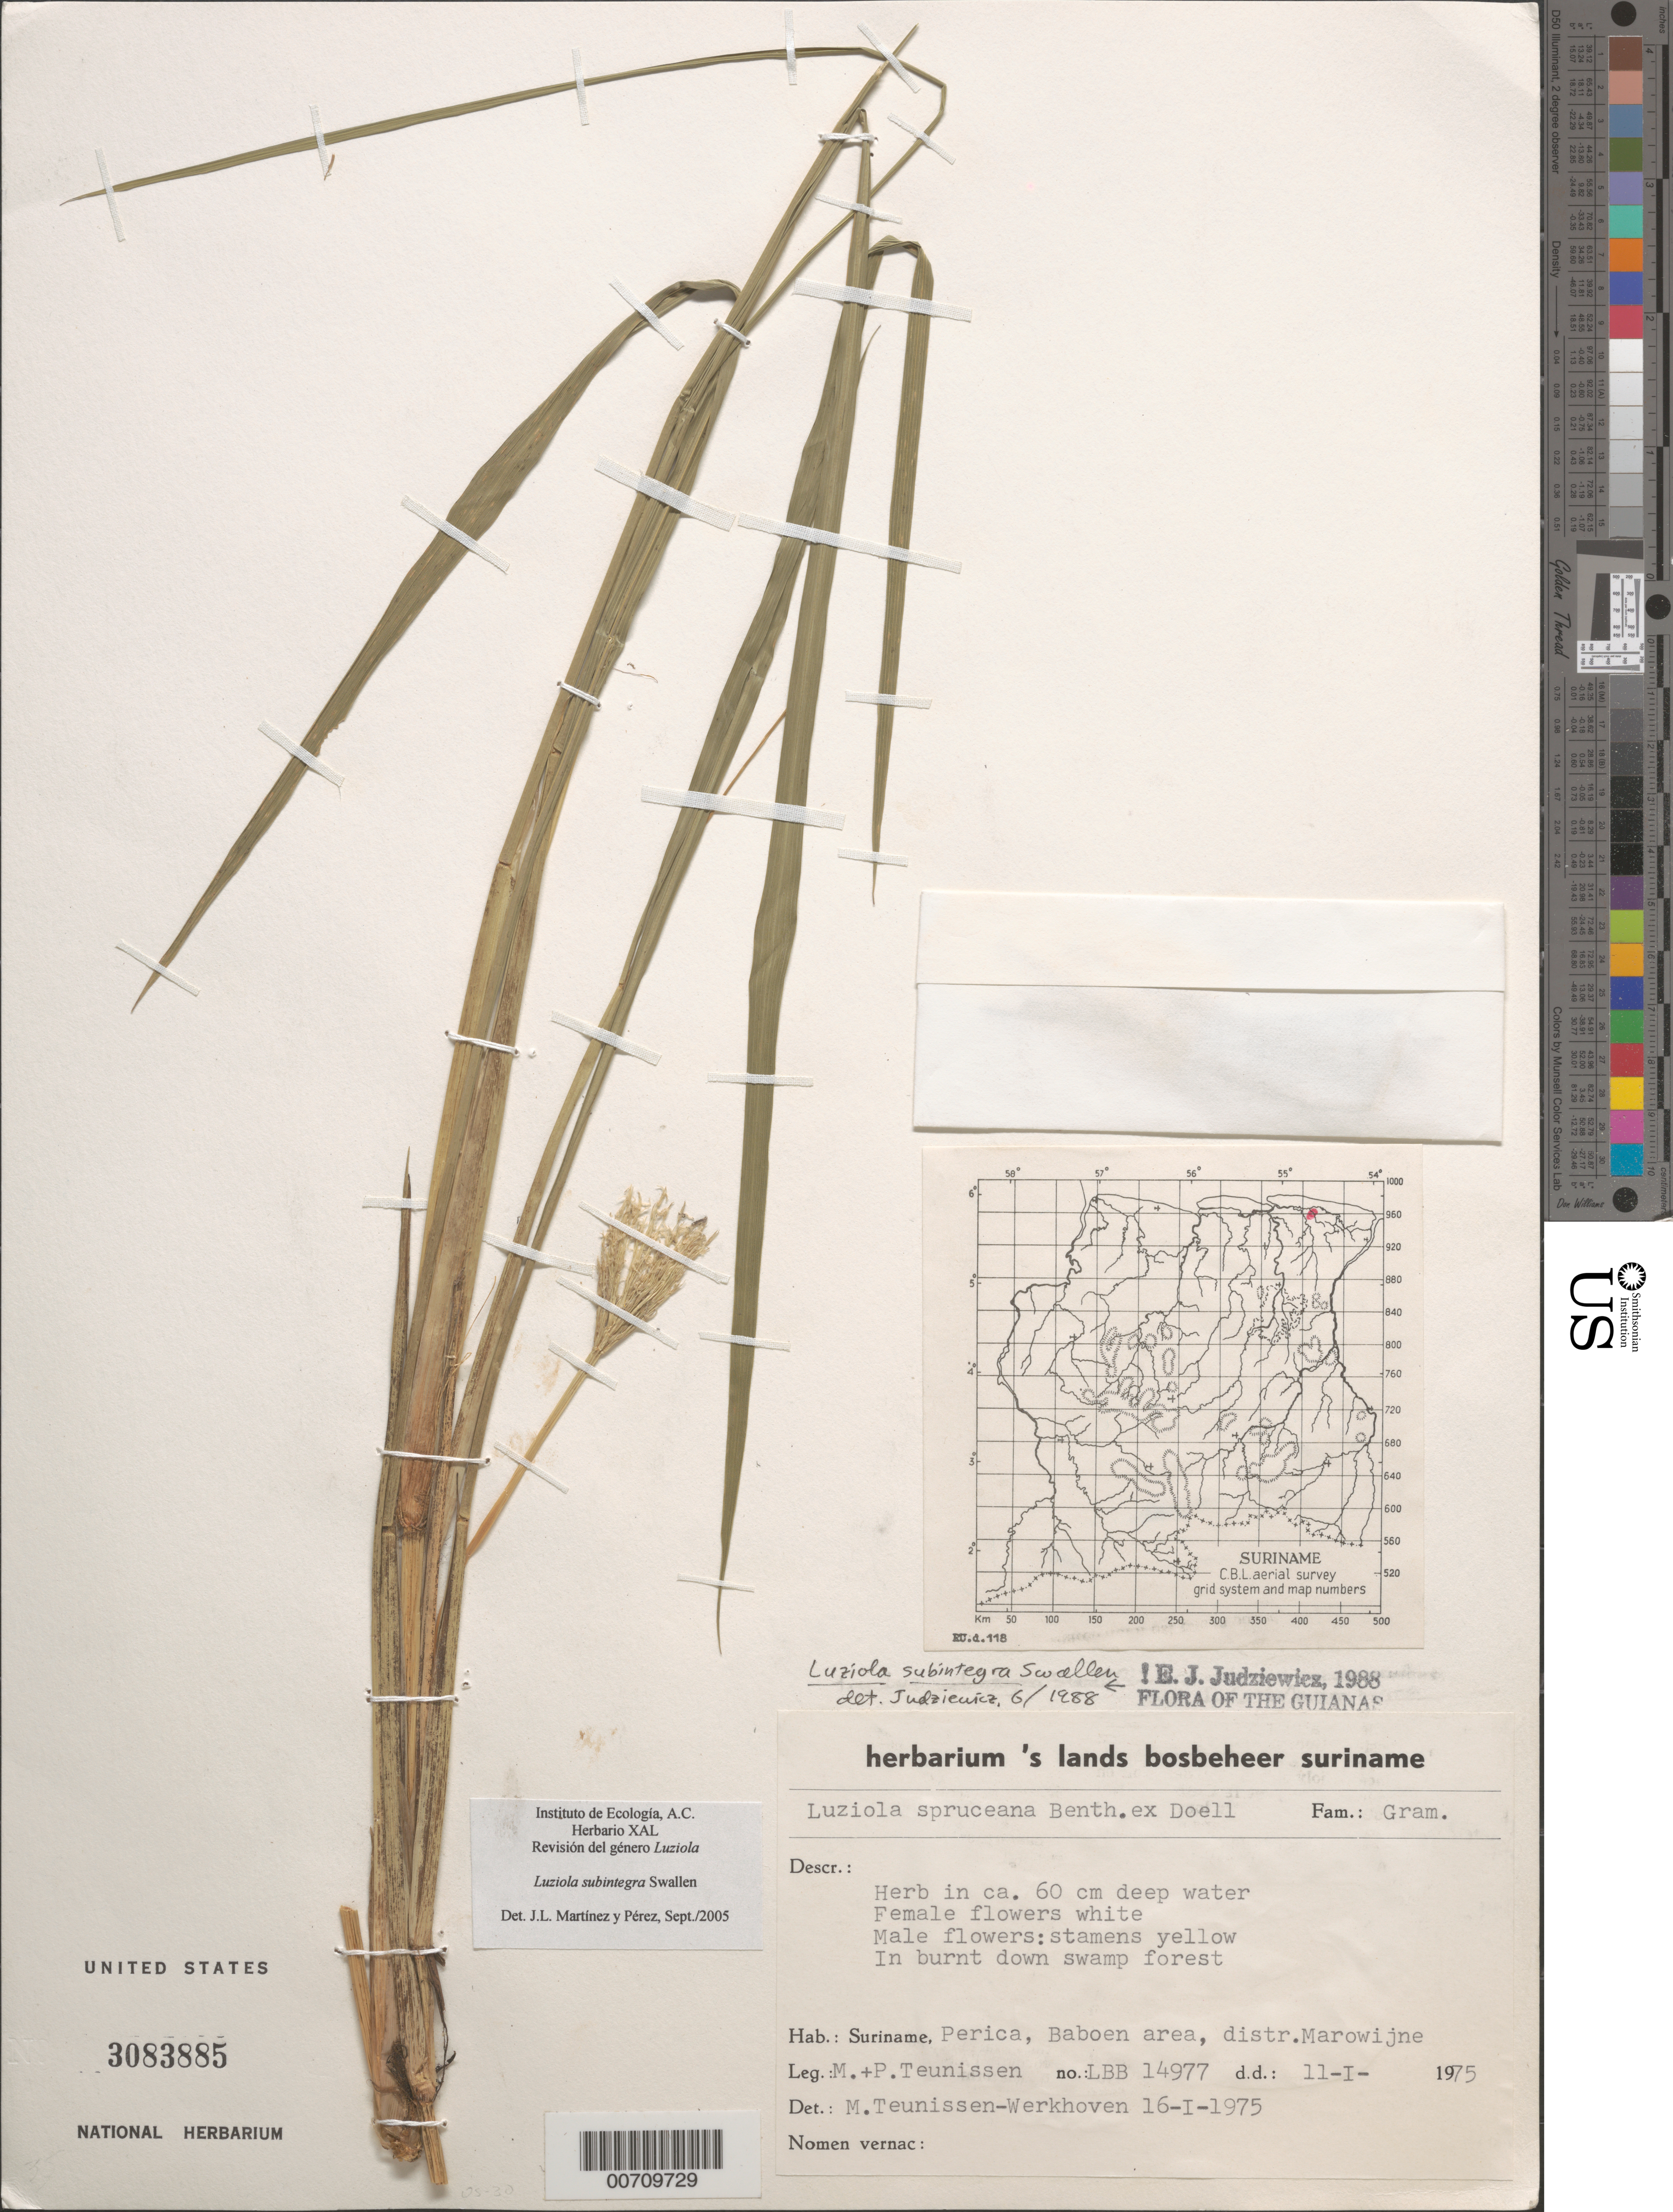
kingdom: Plantae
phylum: Tracheophyta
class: Liliopsida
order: Poales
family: Poaceae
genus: Luziola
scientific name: Luziola subintegra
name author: Swallen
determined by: Judziewicz, E. J.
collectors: M. Teunissen-werkhoven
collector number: LBB 14977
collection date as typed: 11-Jan-75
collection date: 1975-01-11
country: Suriname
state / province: Marowijne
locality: Perica, baoen area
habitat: In burnt down swamp forest; in ca. 60 cm deep water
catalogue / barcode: US 3083885